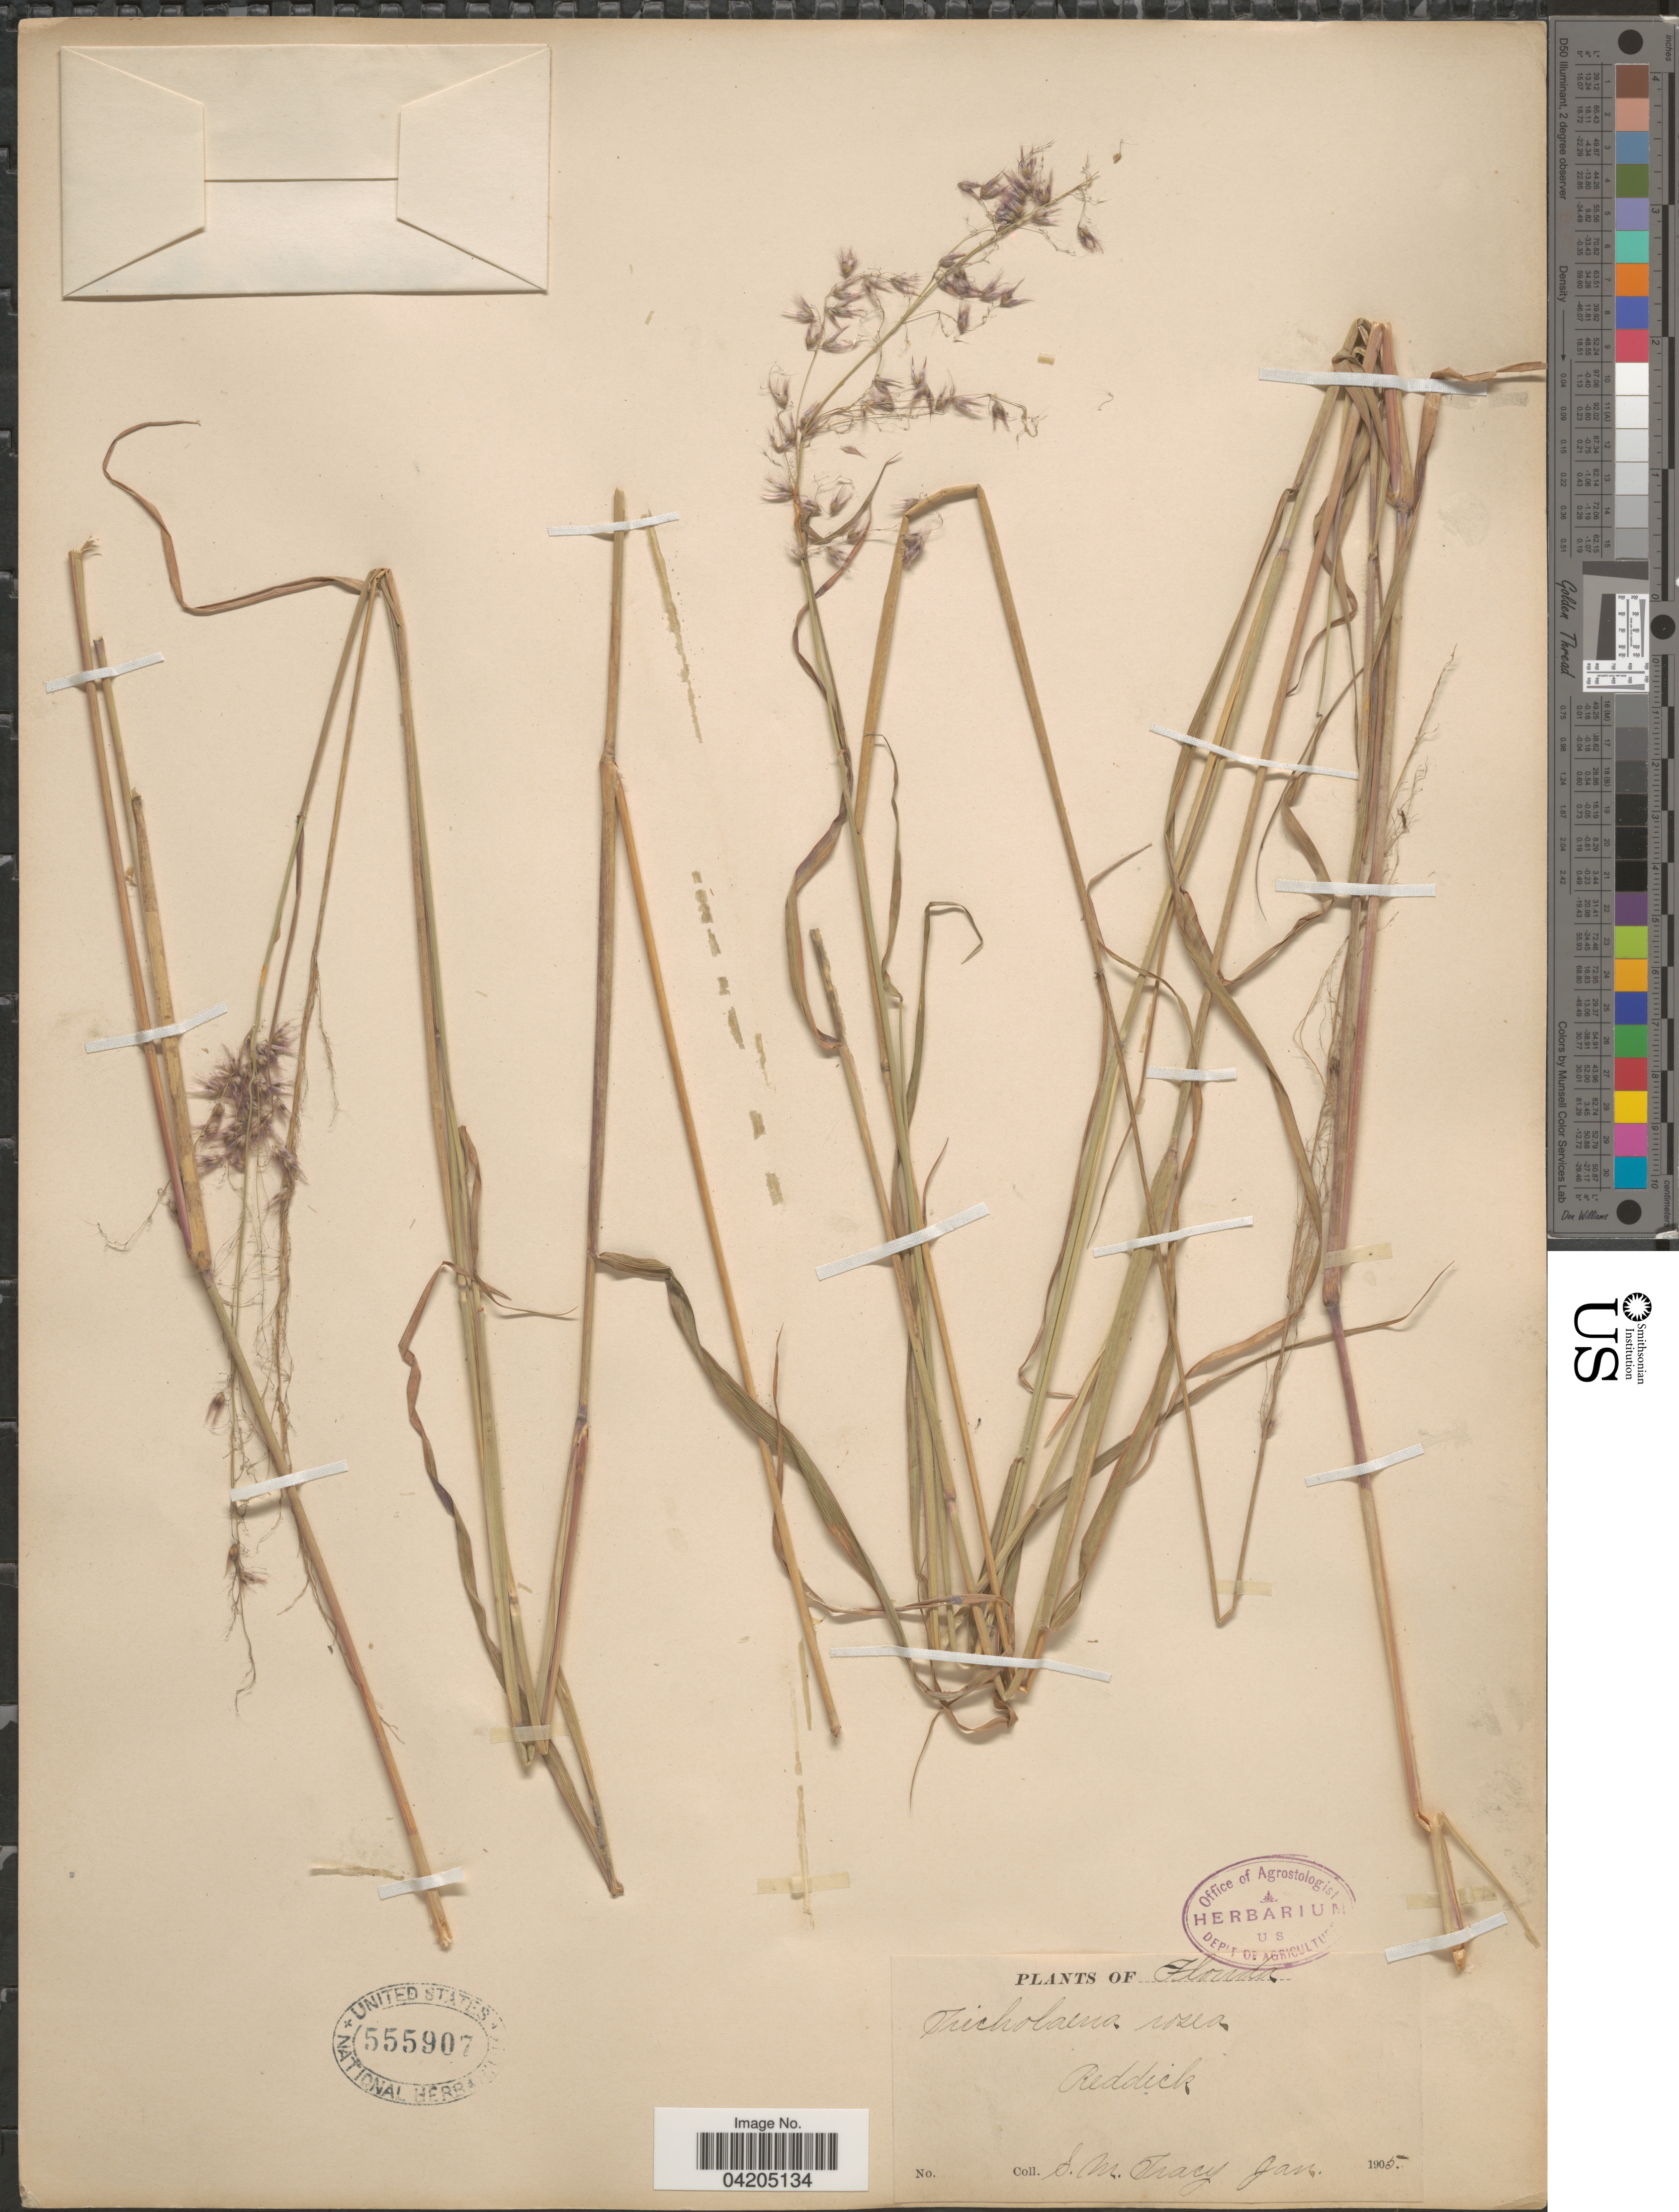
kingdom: Plantae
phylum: Tracheophyta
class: Liliopsida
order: Poales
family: Poaceae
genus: Melinis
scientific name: Melinis repens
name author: (Willd.) Zizka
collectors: S. M. Tracy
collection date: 1905-01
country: United States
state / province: Florida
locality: Reddick.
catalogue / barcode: US 555907